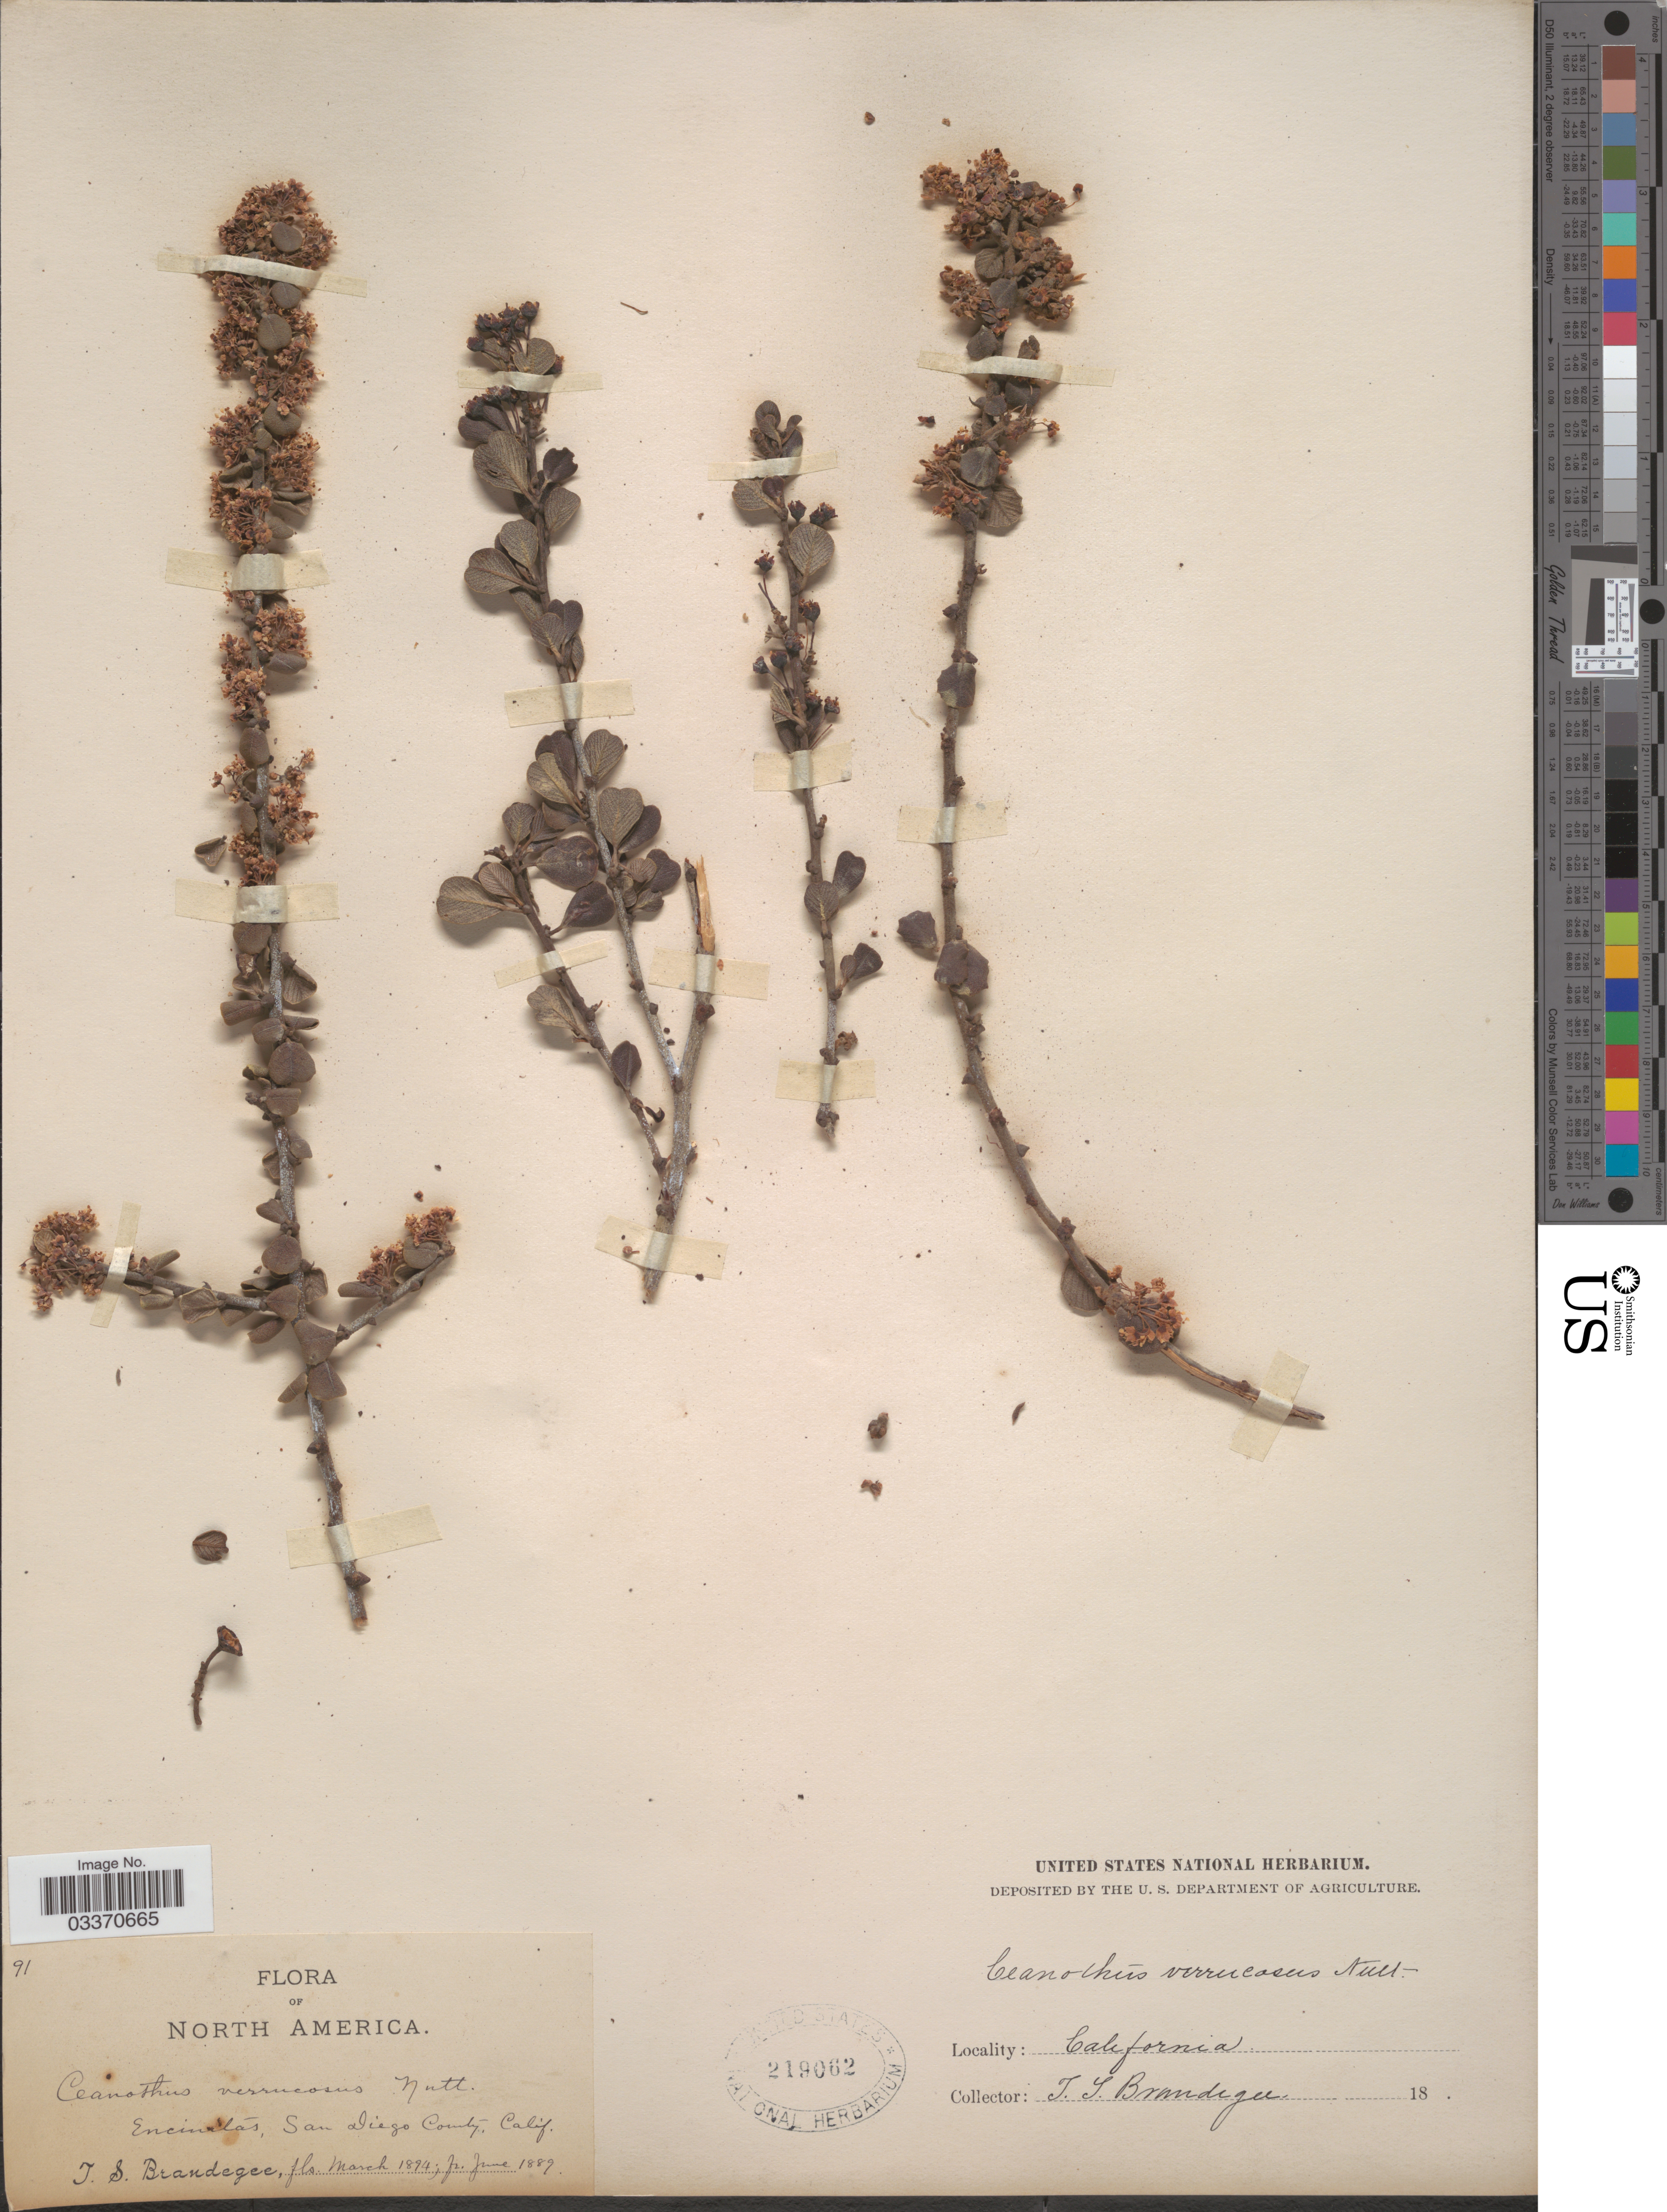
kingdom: Plantae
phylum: Tracheophyta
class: Magnoliopsida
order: Rosales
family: Rhamnaceae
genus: Ceanothus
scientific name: Ceanothus verrucosus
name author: Nutt.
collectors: T. S. Brandegee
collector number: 91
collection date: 1889-06/1894-03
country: United States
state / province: California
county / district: San Diego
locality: Encinitas, San Diego County.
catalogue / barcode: US 219062